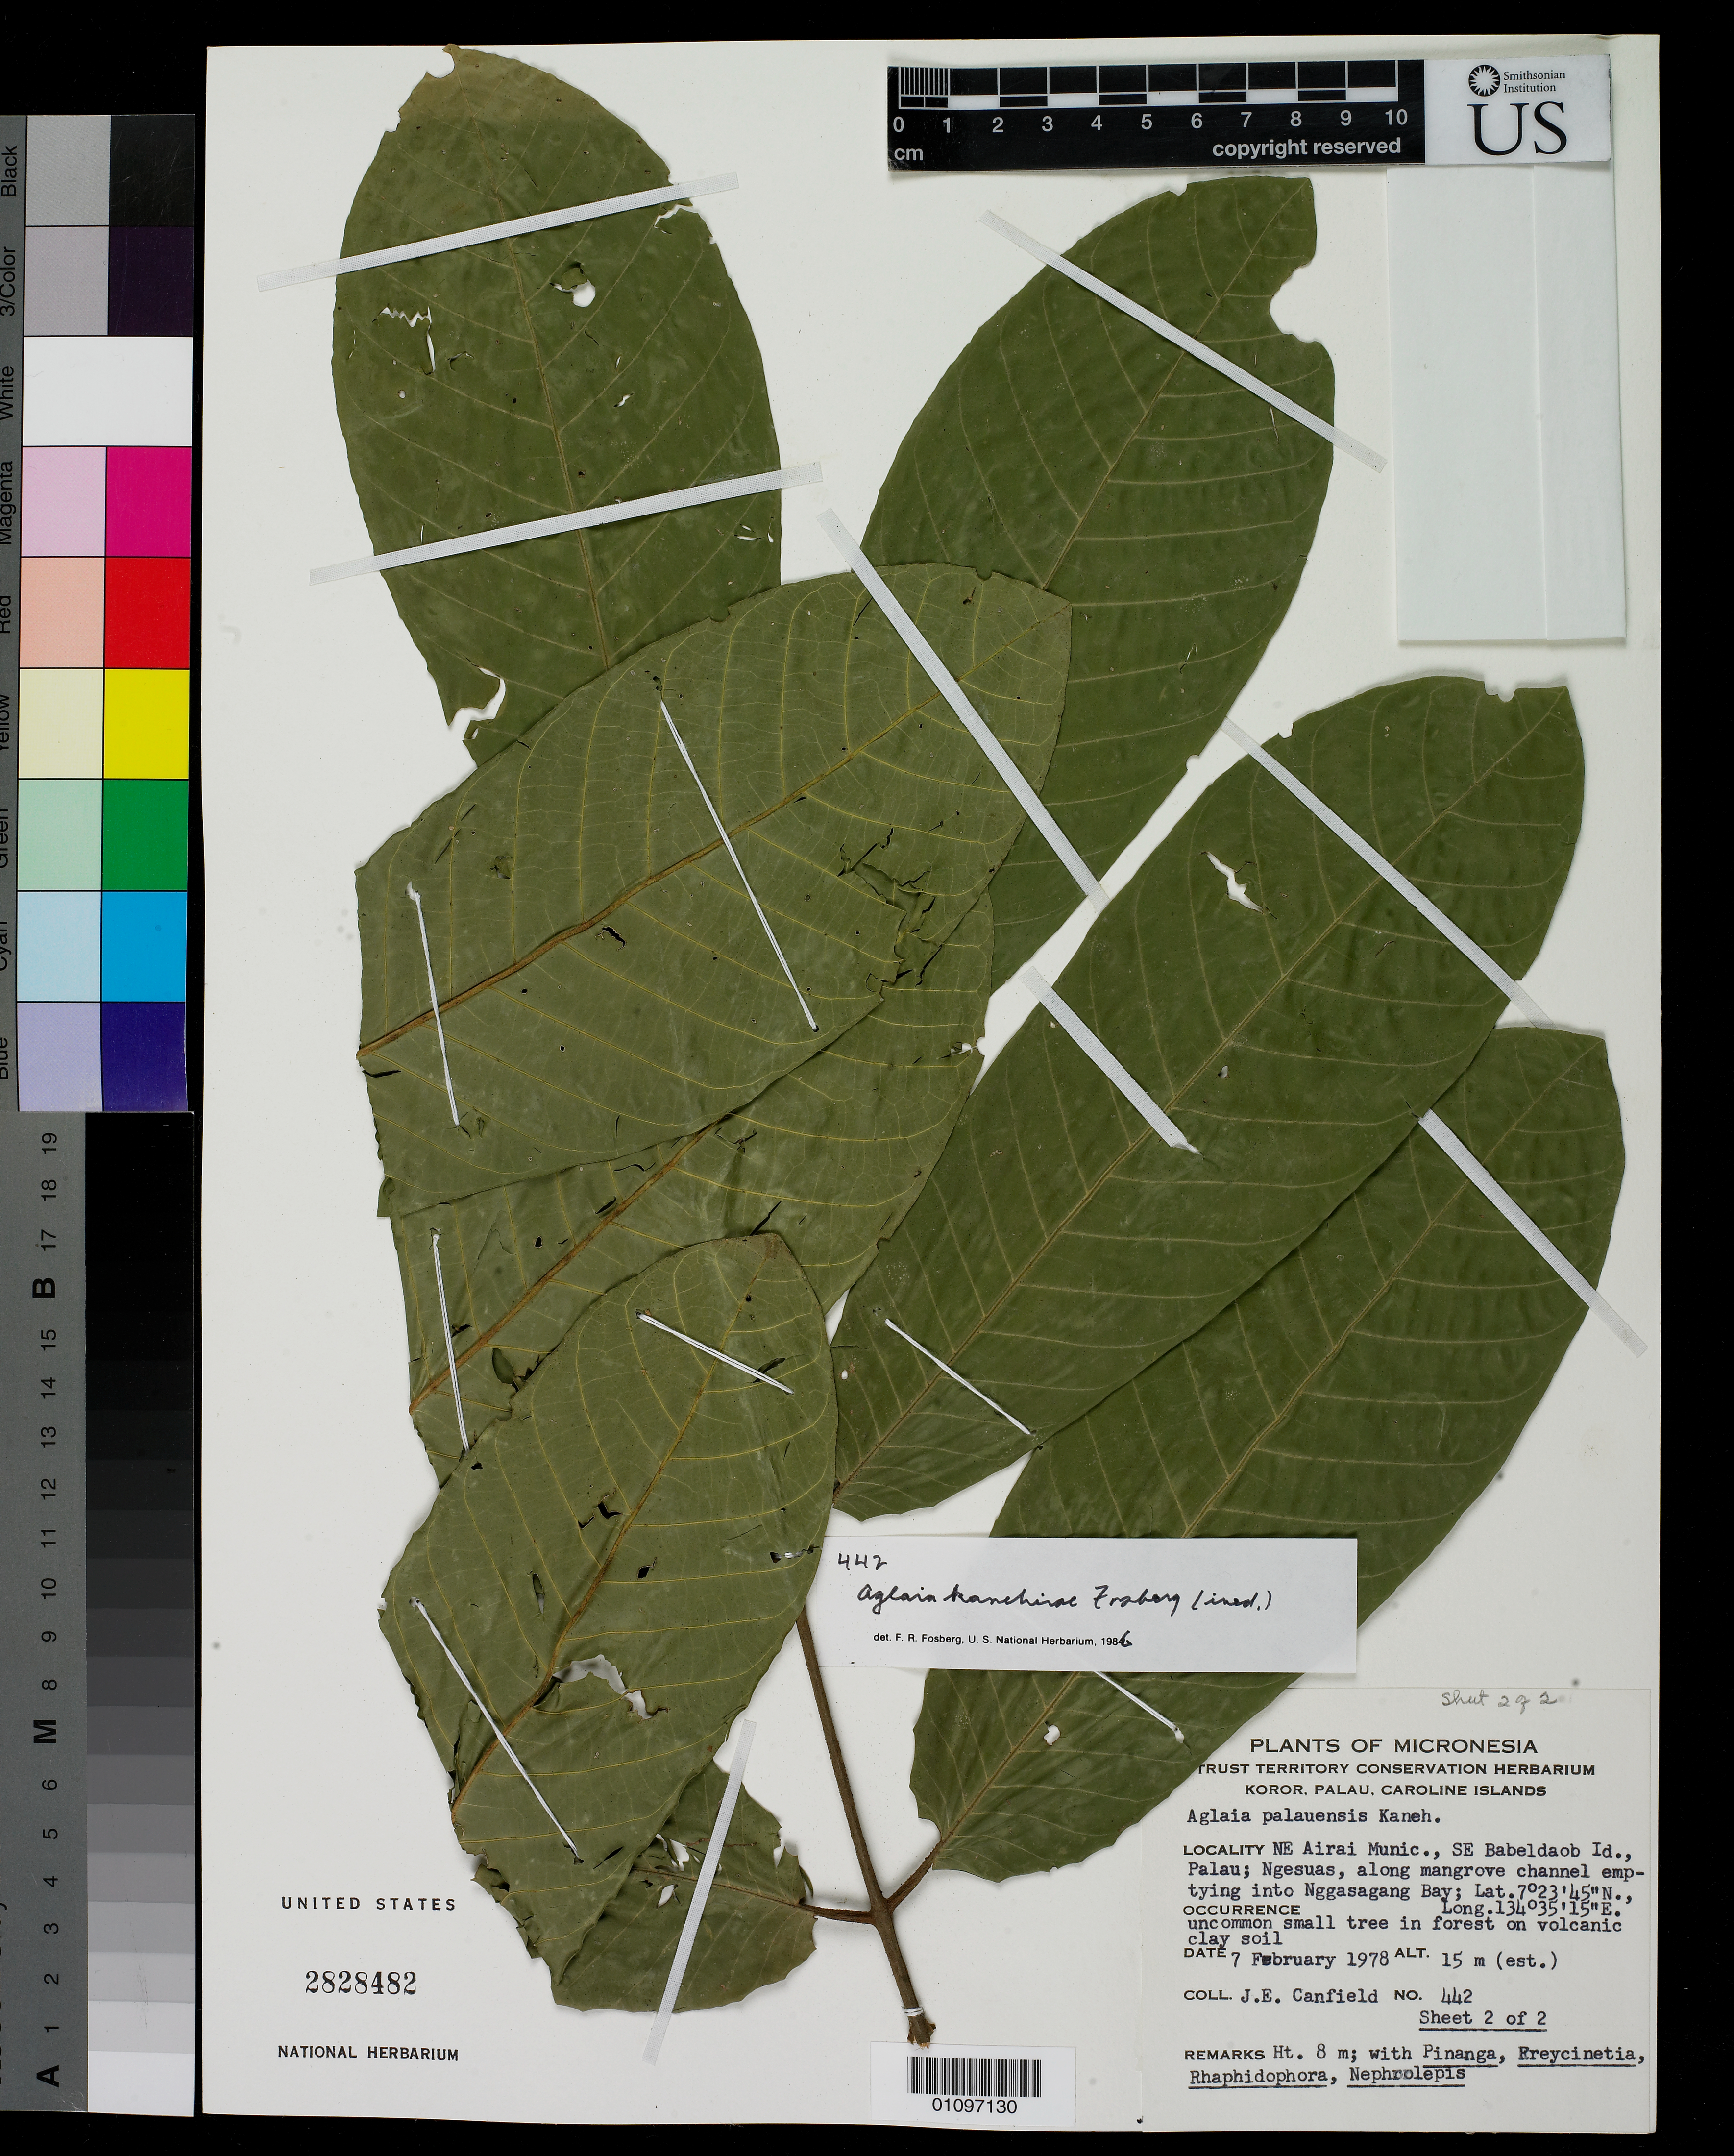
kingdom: Plantae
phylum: Tracheophyta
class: Magnoliopsida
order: Sapindales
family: Meliaceae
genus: Aglaia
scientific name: Aglaia mariannensis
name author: Merr.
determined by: Pannell, C. M.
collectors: J. E. Canfield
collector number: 442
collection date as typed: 07 Feb 1978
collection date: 1978-02-07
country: Palau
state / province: Airai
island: Babeldaob [Babelthuap]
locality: SE Babeldaob I., Ngesuas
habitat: Along mangrove channel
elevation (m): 15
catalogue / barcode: US 2828482